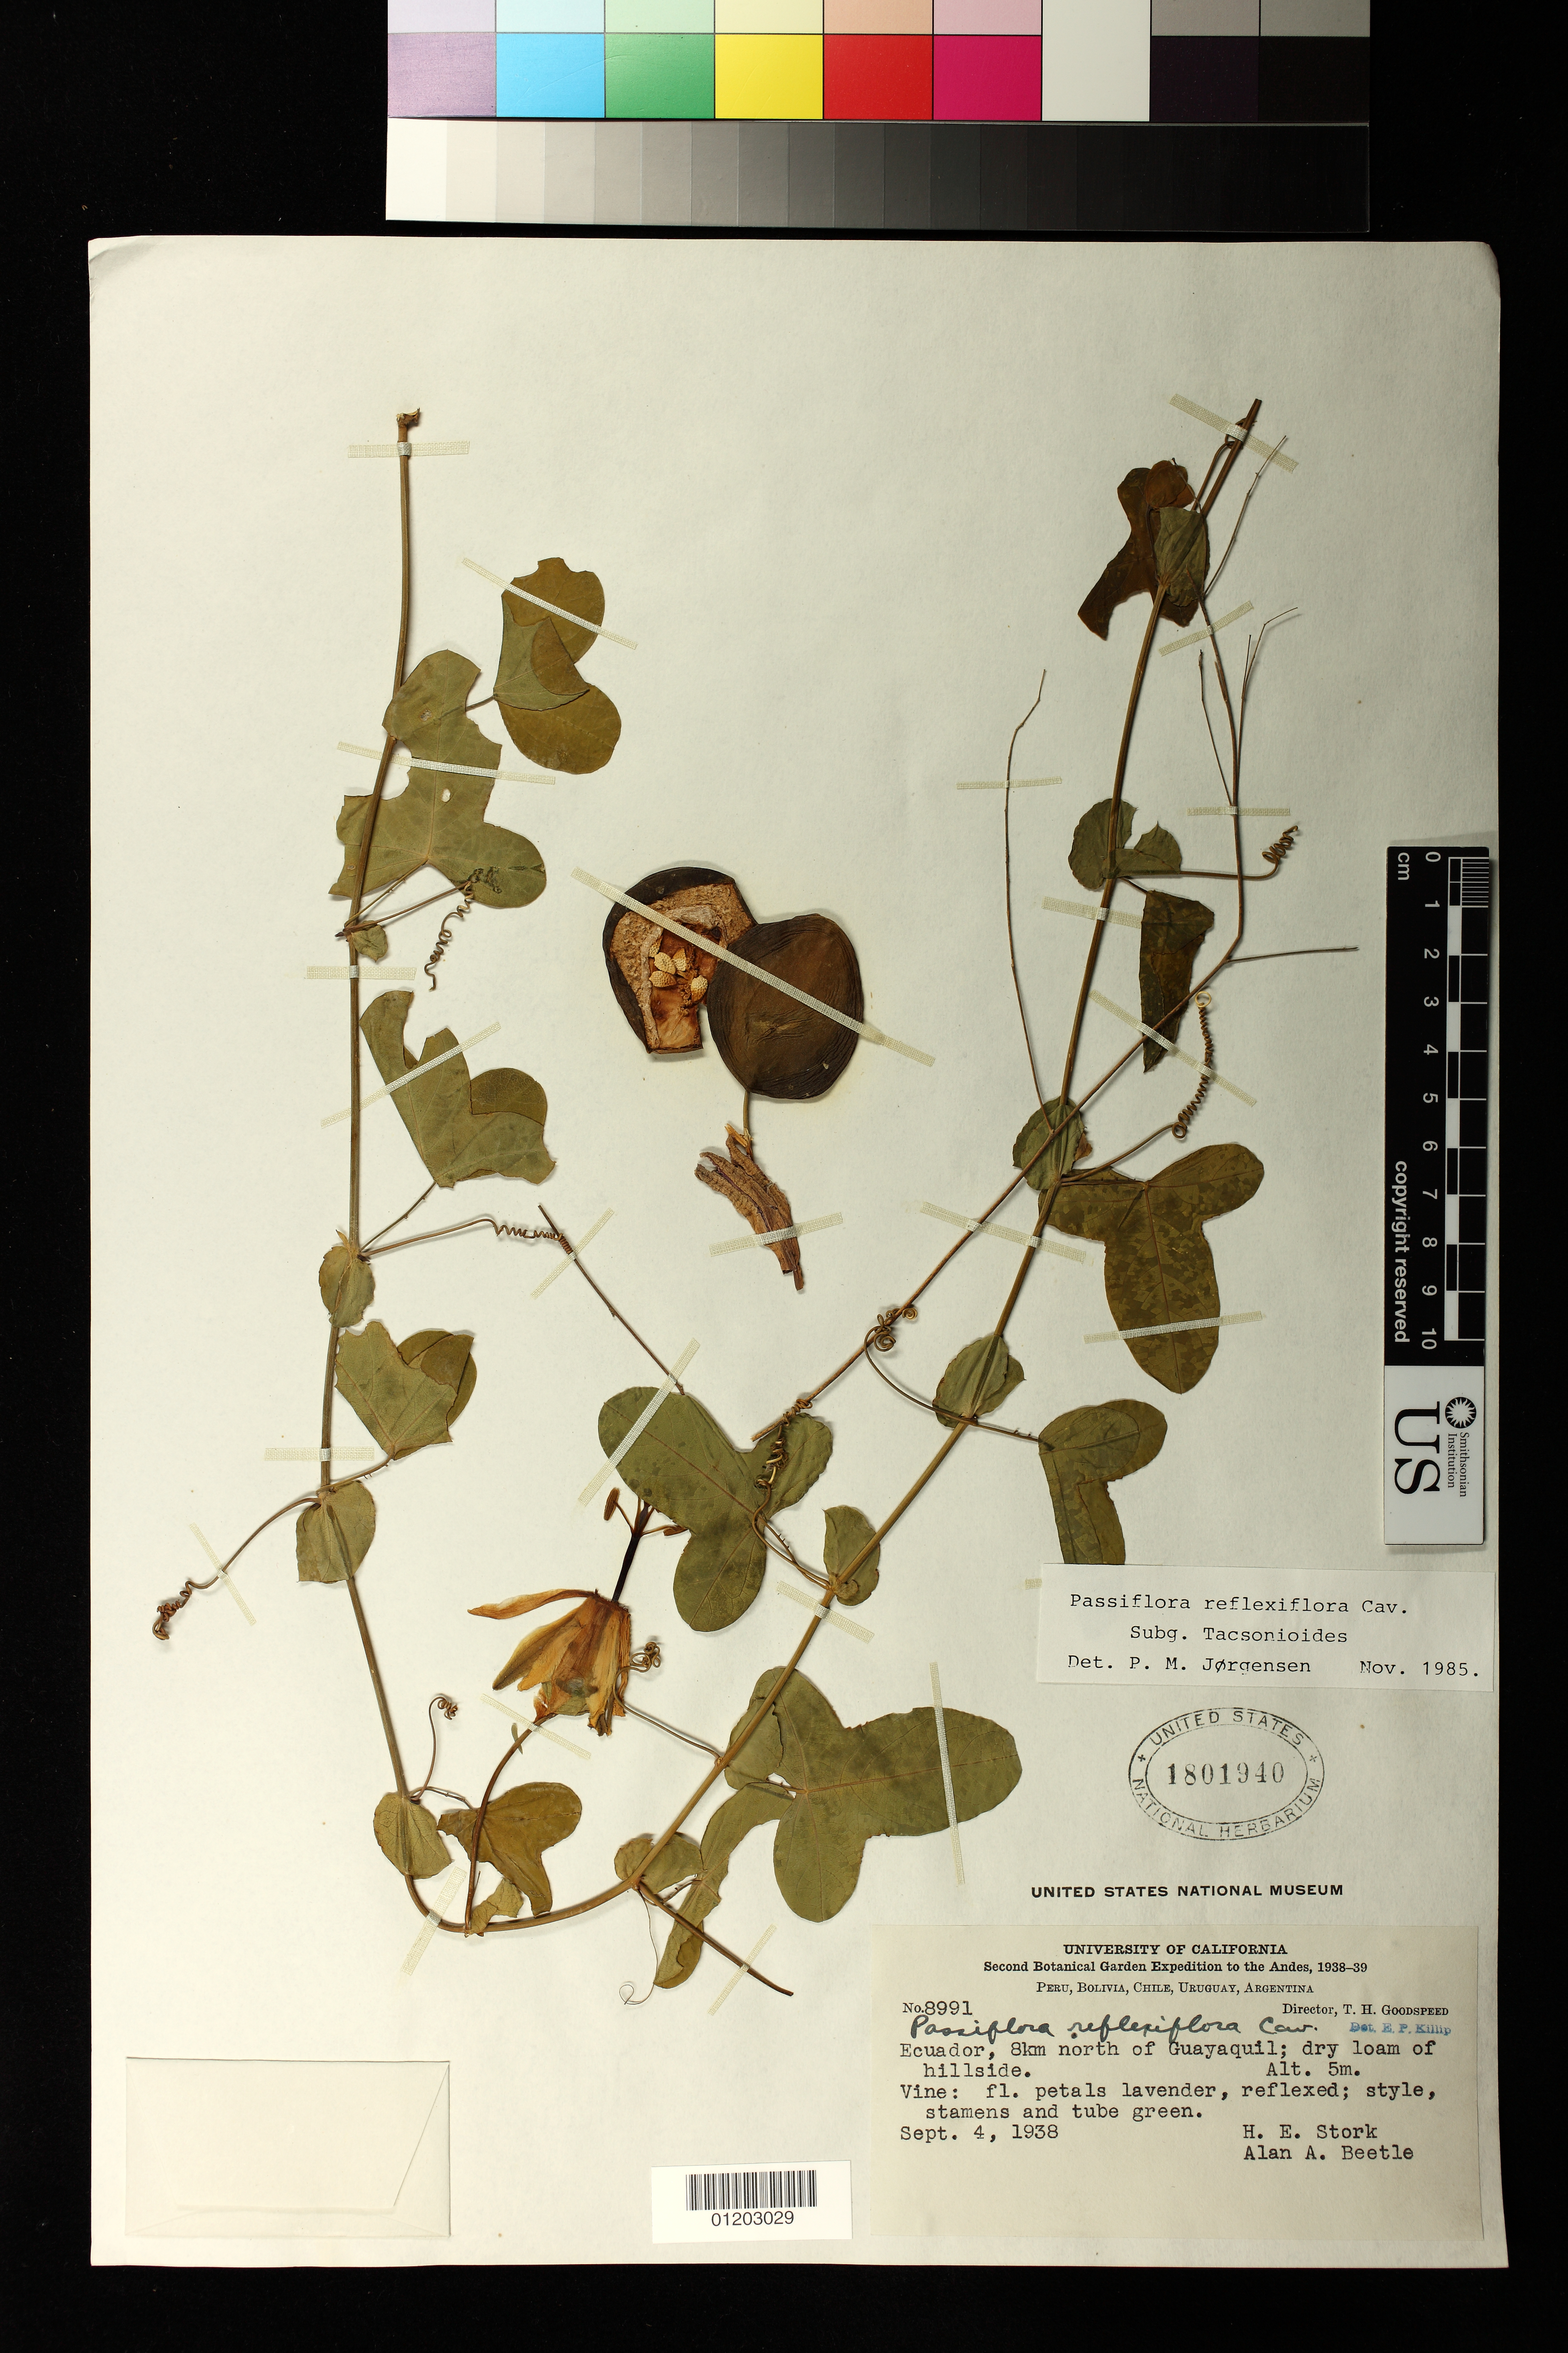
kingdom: Plantae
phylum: Tracheophyta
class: Magnoliopsida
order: Malpighiales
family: Passifloraceae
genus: Passiflora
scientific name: Passiflora reflexiflora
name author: Cav.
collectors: A. A. Beetle & H. E. Stork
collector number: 8991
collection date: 1938-09-04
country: Ecuador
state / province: Guayas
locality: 8 km N of Guayaquil; dry loam of hillside.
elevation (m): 5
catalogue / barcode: US 1801940